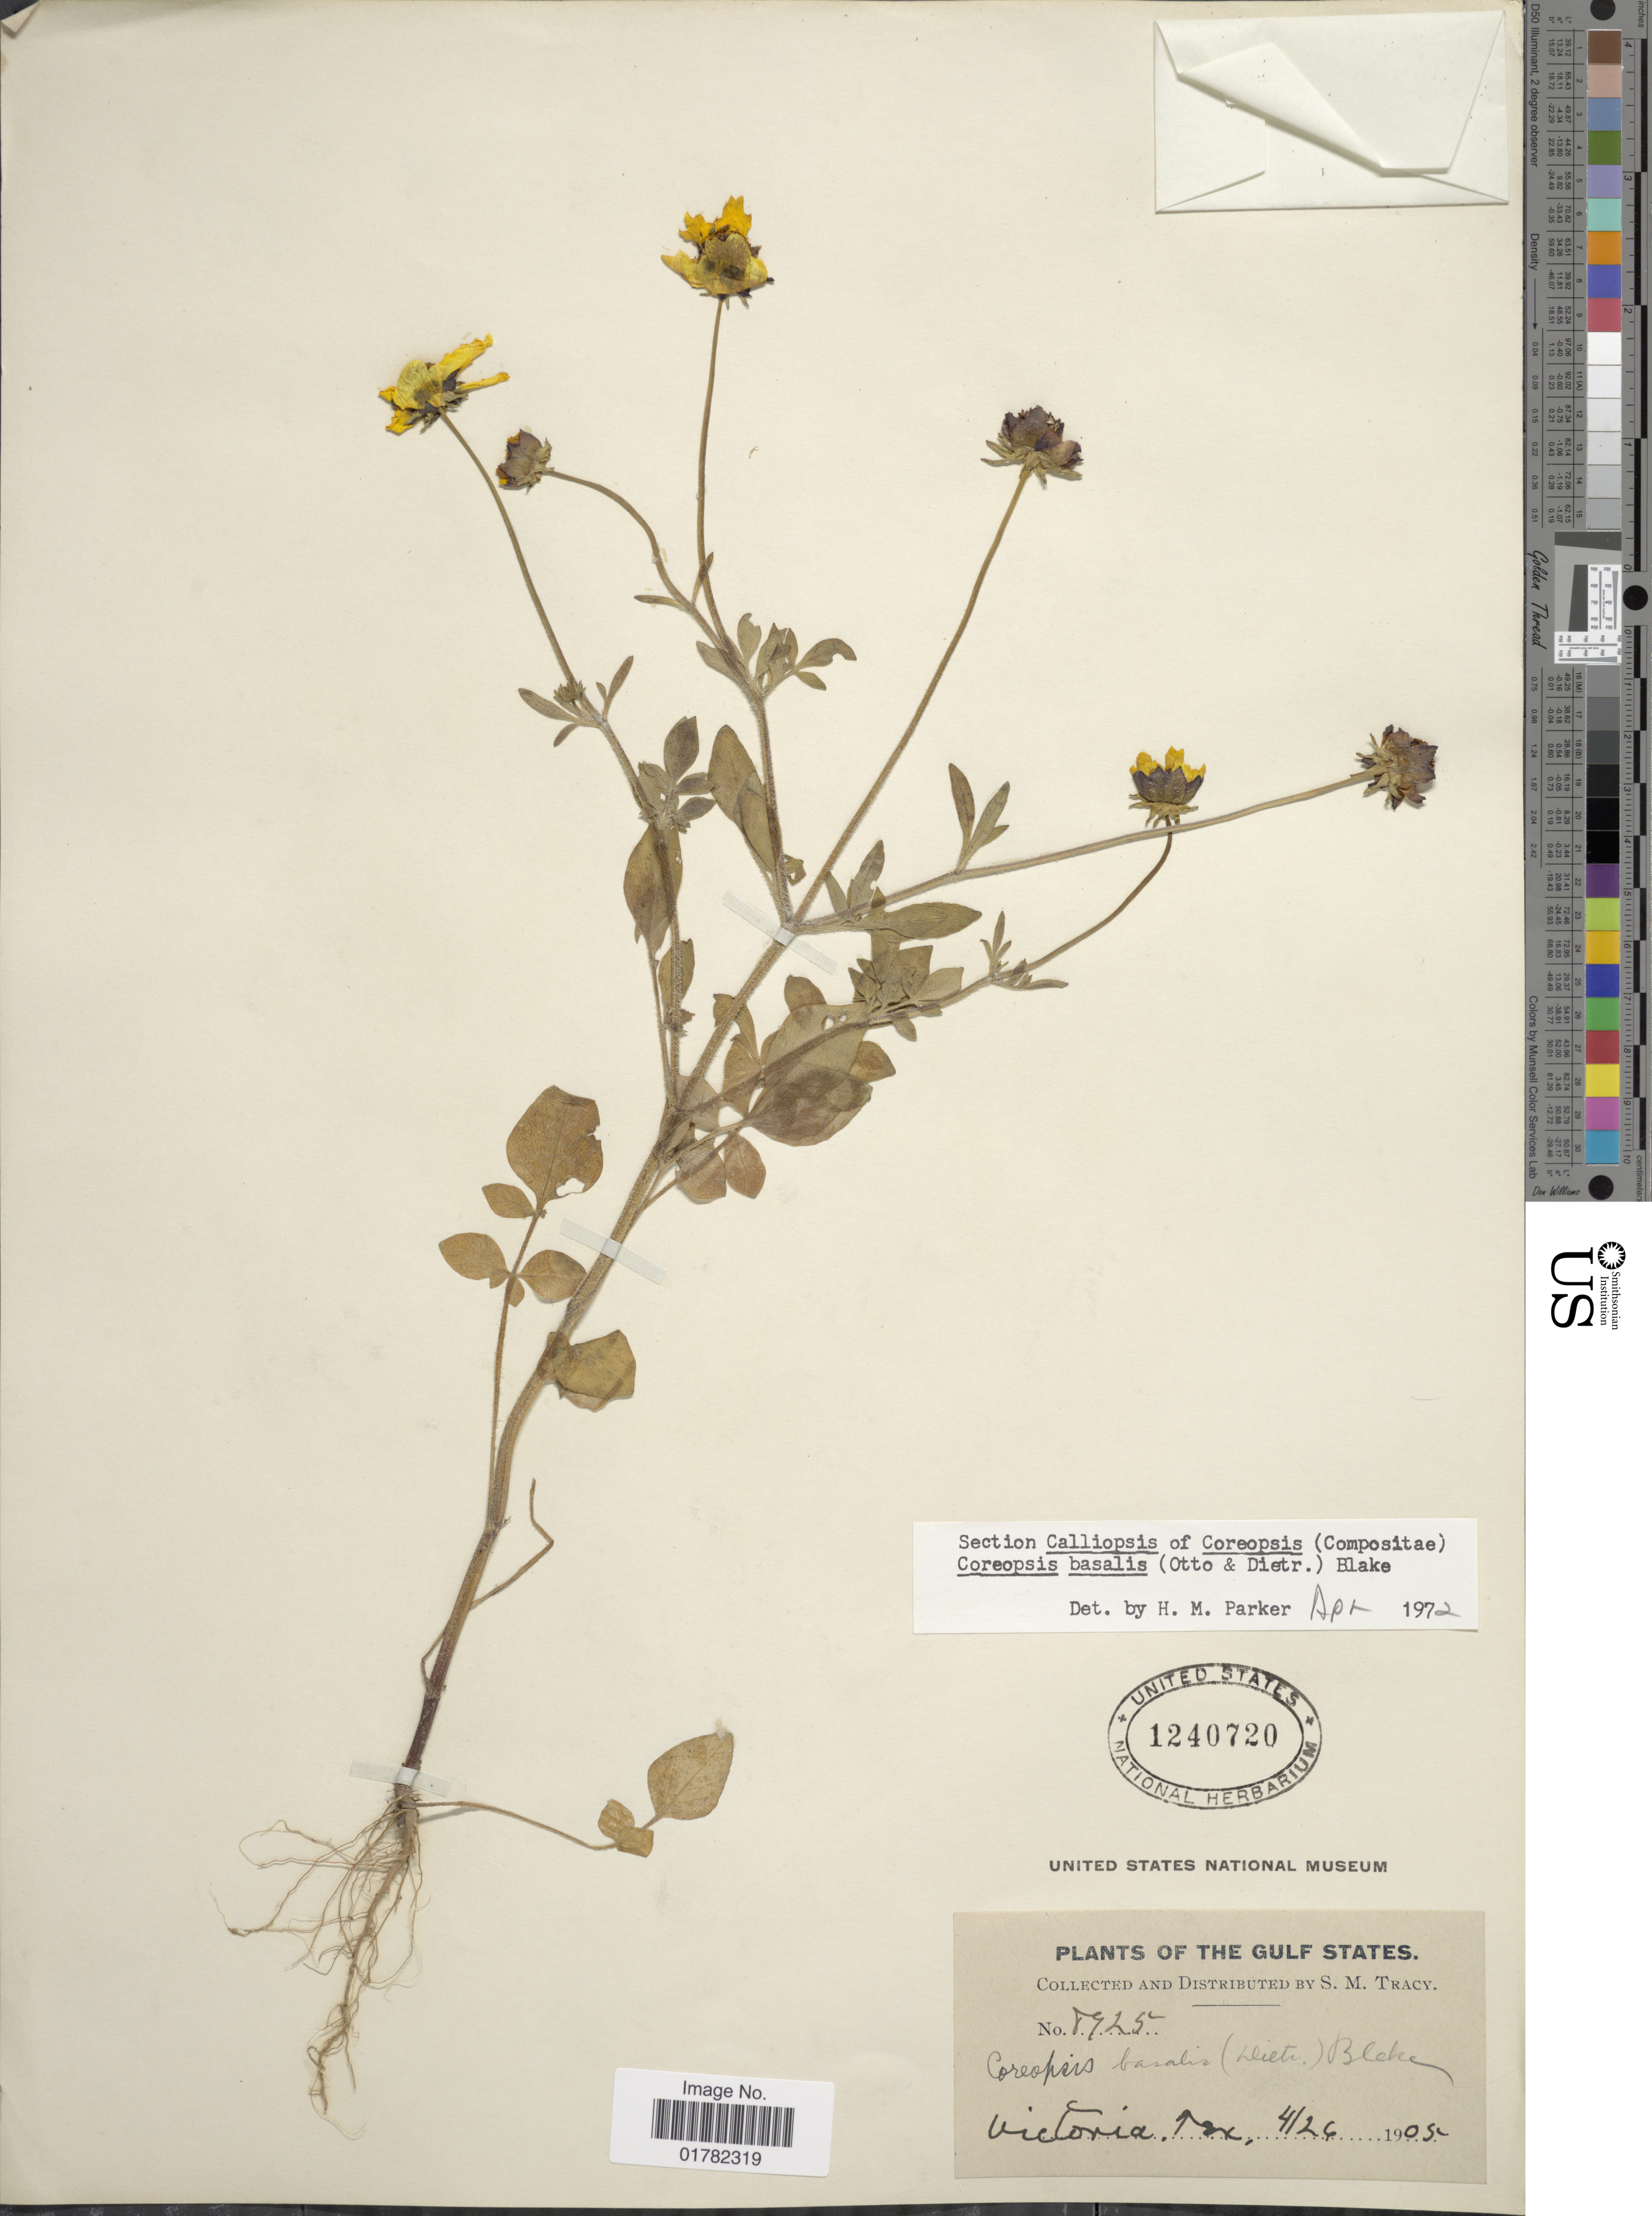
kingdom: Plantae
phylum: Tracheophyta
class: Magnoliopsida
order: Asterales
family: Asteraceae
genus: Coreopsis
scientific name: Coreopsis basalis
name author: S.F. Blake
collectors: S. M. Tracy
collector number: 8925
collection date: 1905-04-26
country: United States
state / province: Texas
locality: Gulf States, Victoria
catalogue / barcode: US 1240720